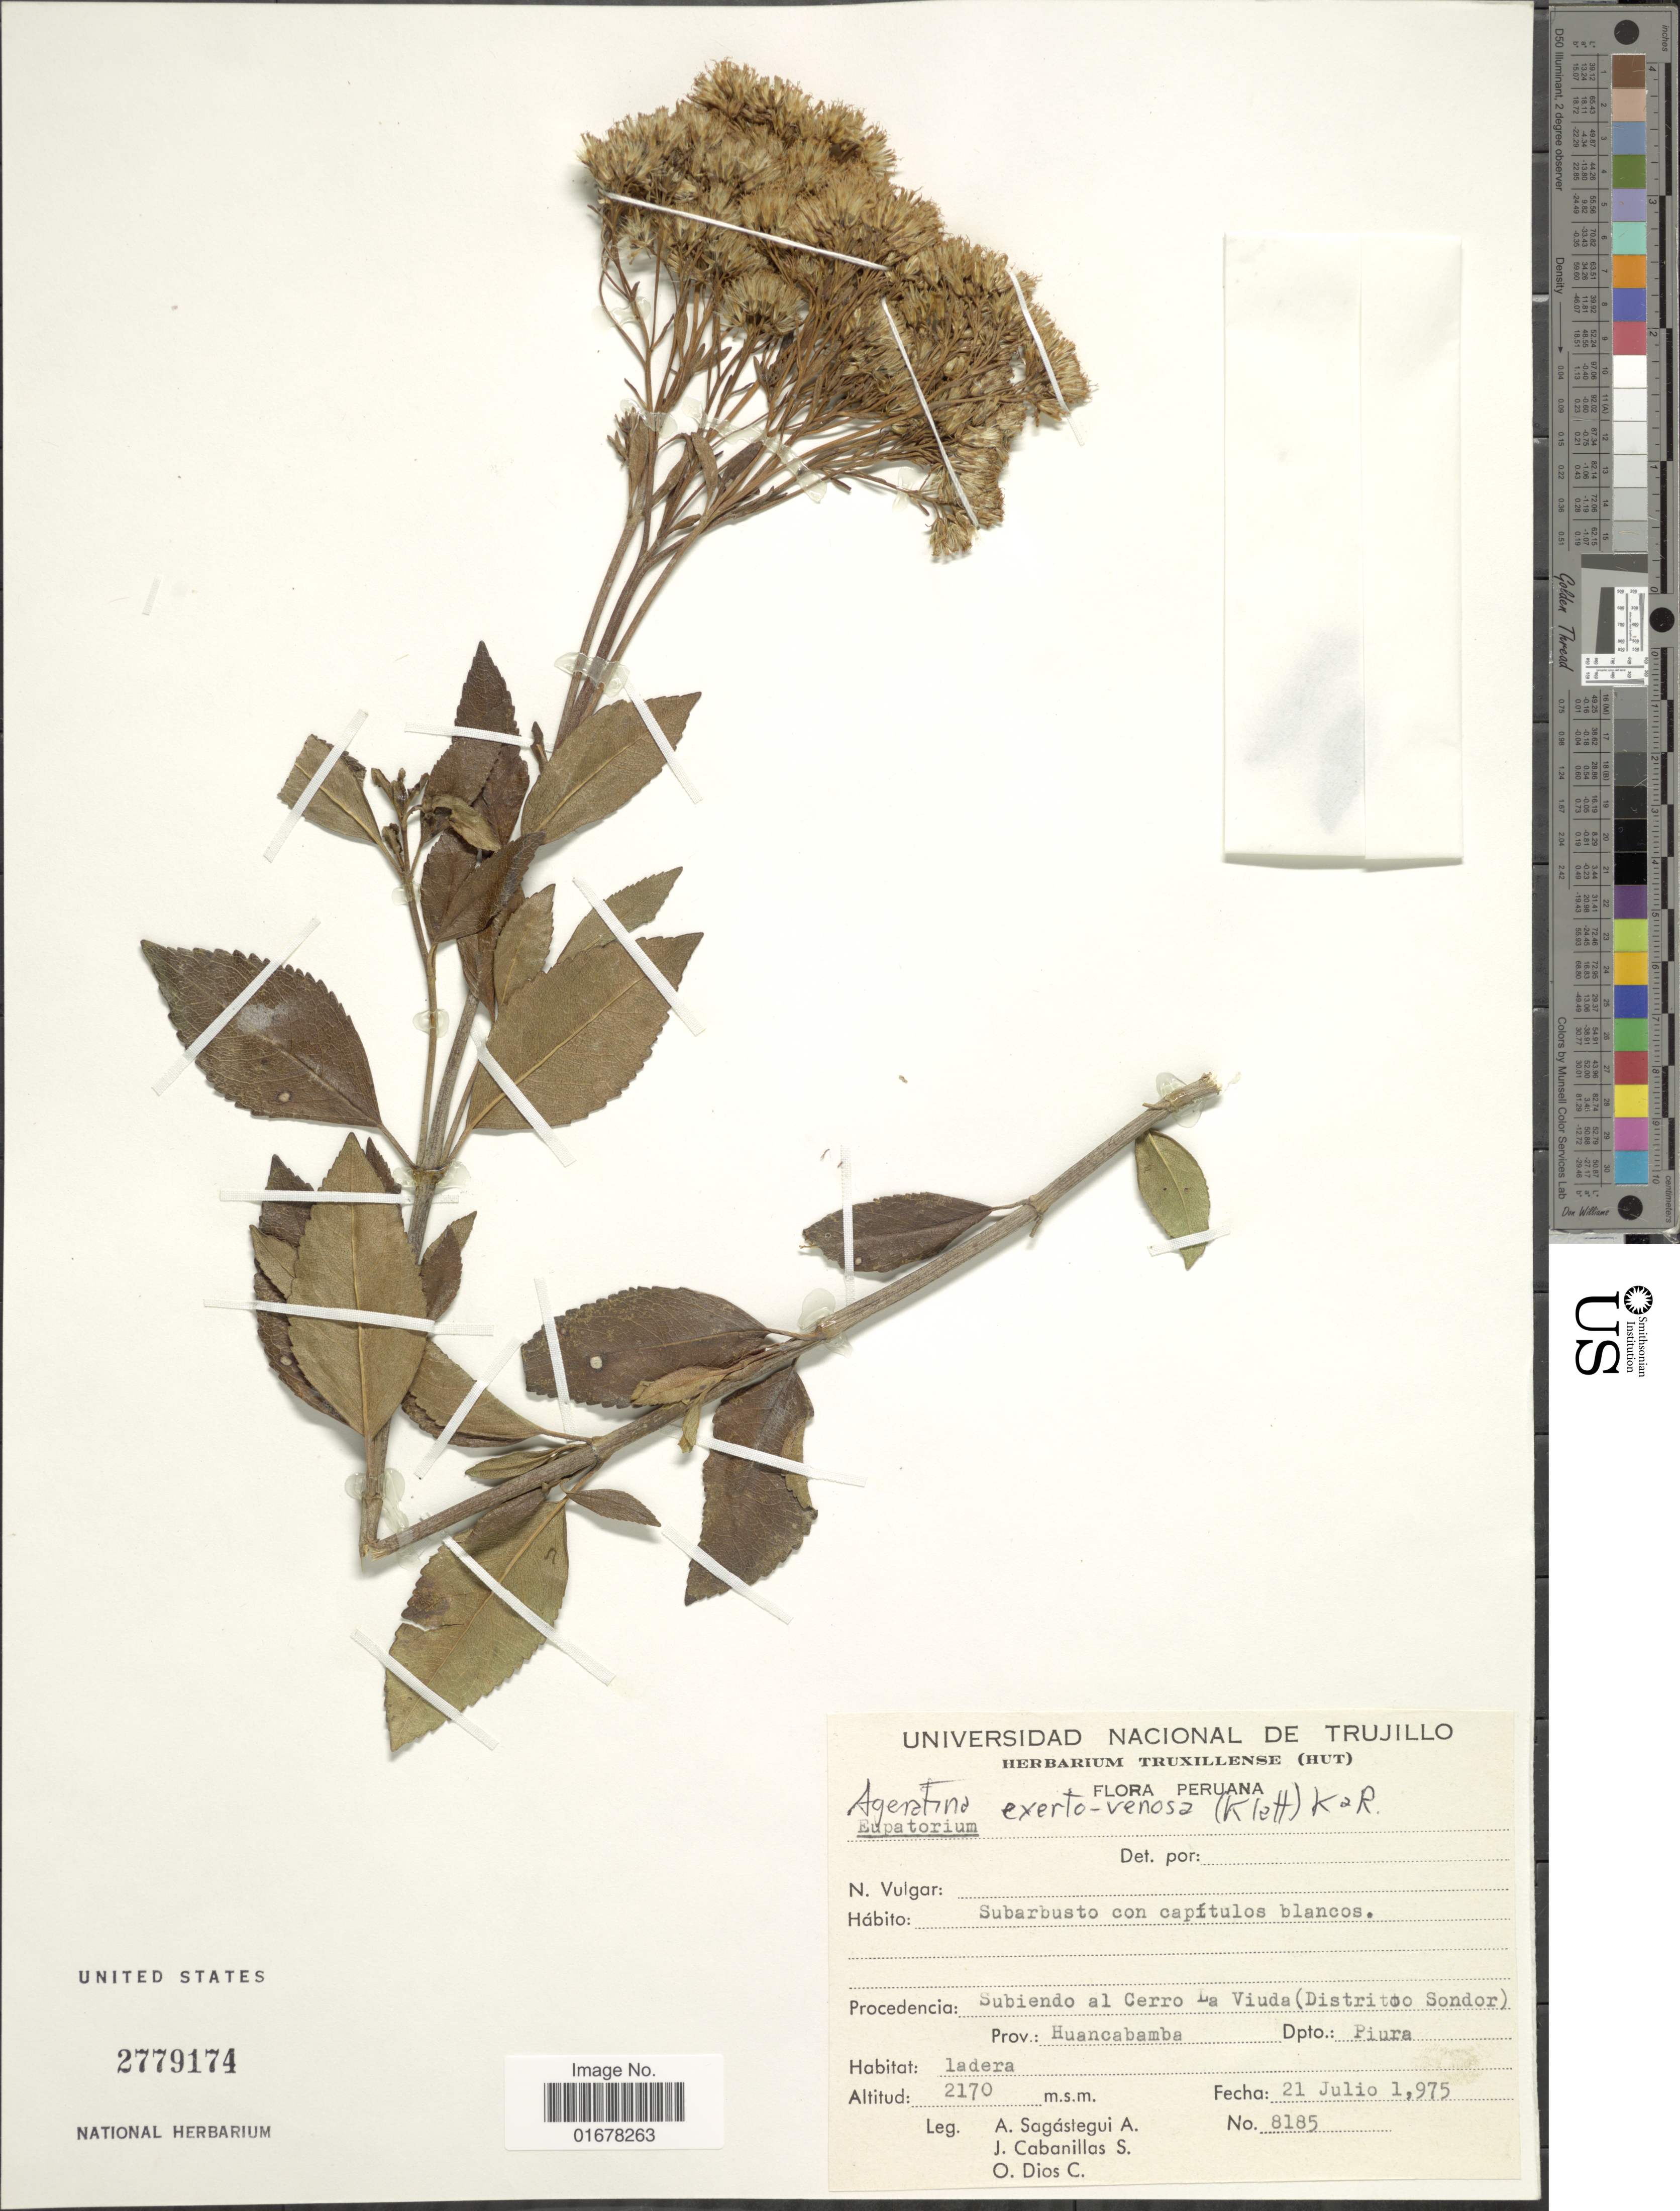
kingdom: Plantae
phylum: Tracheophyta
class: Magnoliopsida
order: Asterales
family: Asteraceae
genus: Ageratina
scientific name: Ageratina exserto-venosa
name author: (Klatt) R.M. King & H. Rob.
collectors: A. Sagástegui A., J. Cabanillas S. & O. Dios C.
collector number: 8185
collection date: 1975-07-21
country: Peru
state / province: Piura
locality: Procedencia: Subiendo al Cerro La Viuda (Distrito Sondor) Prov.: Huancabamba, Depto.: Piura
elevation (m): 2170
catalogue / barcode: US 2779174